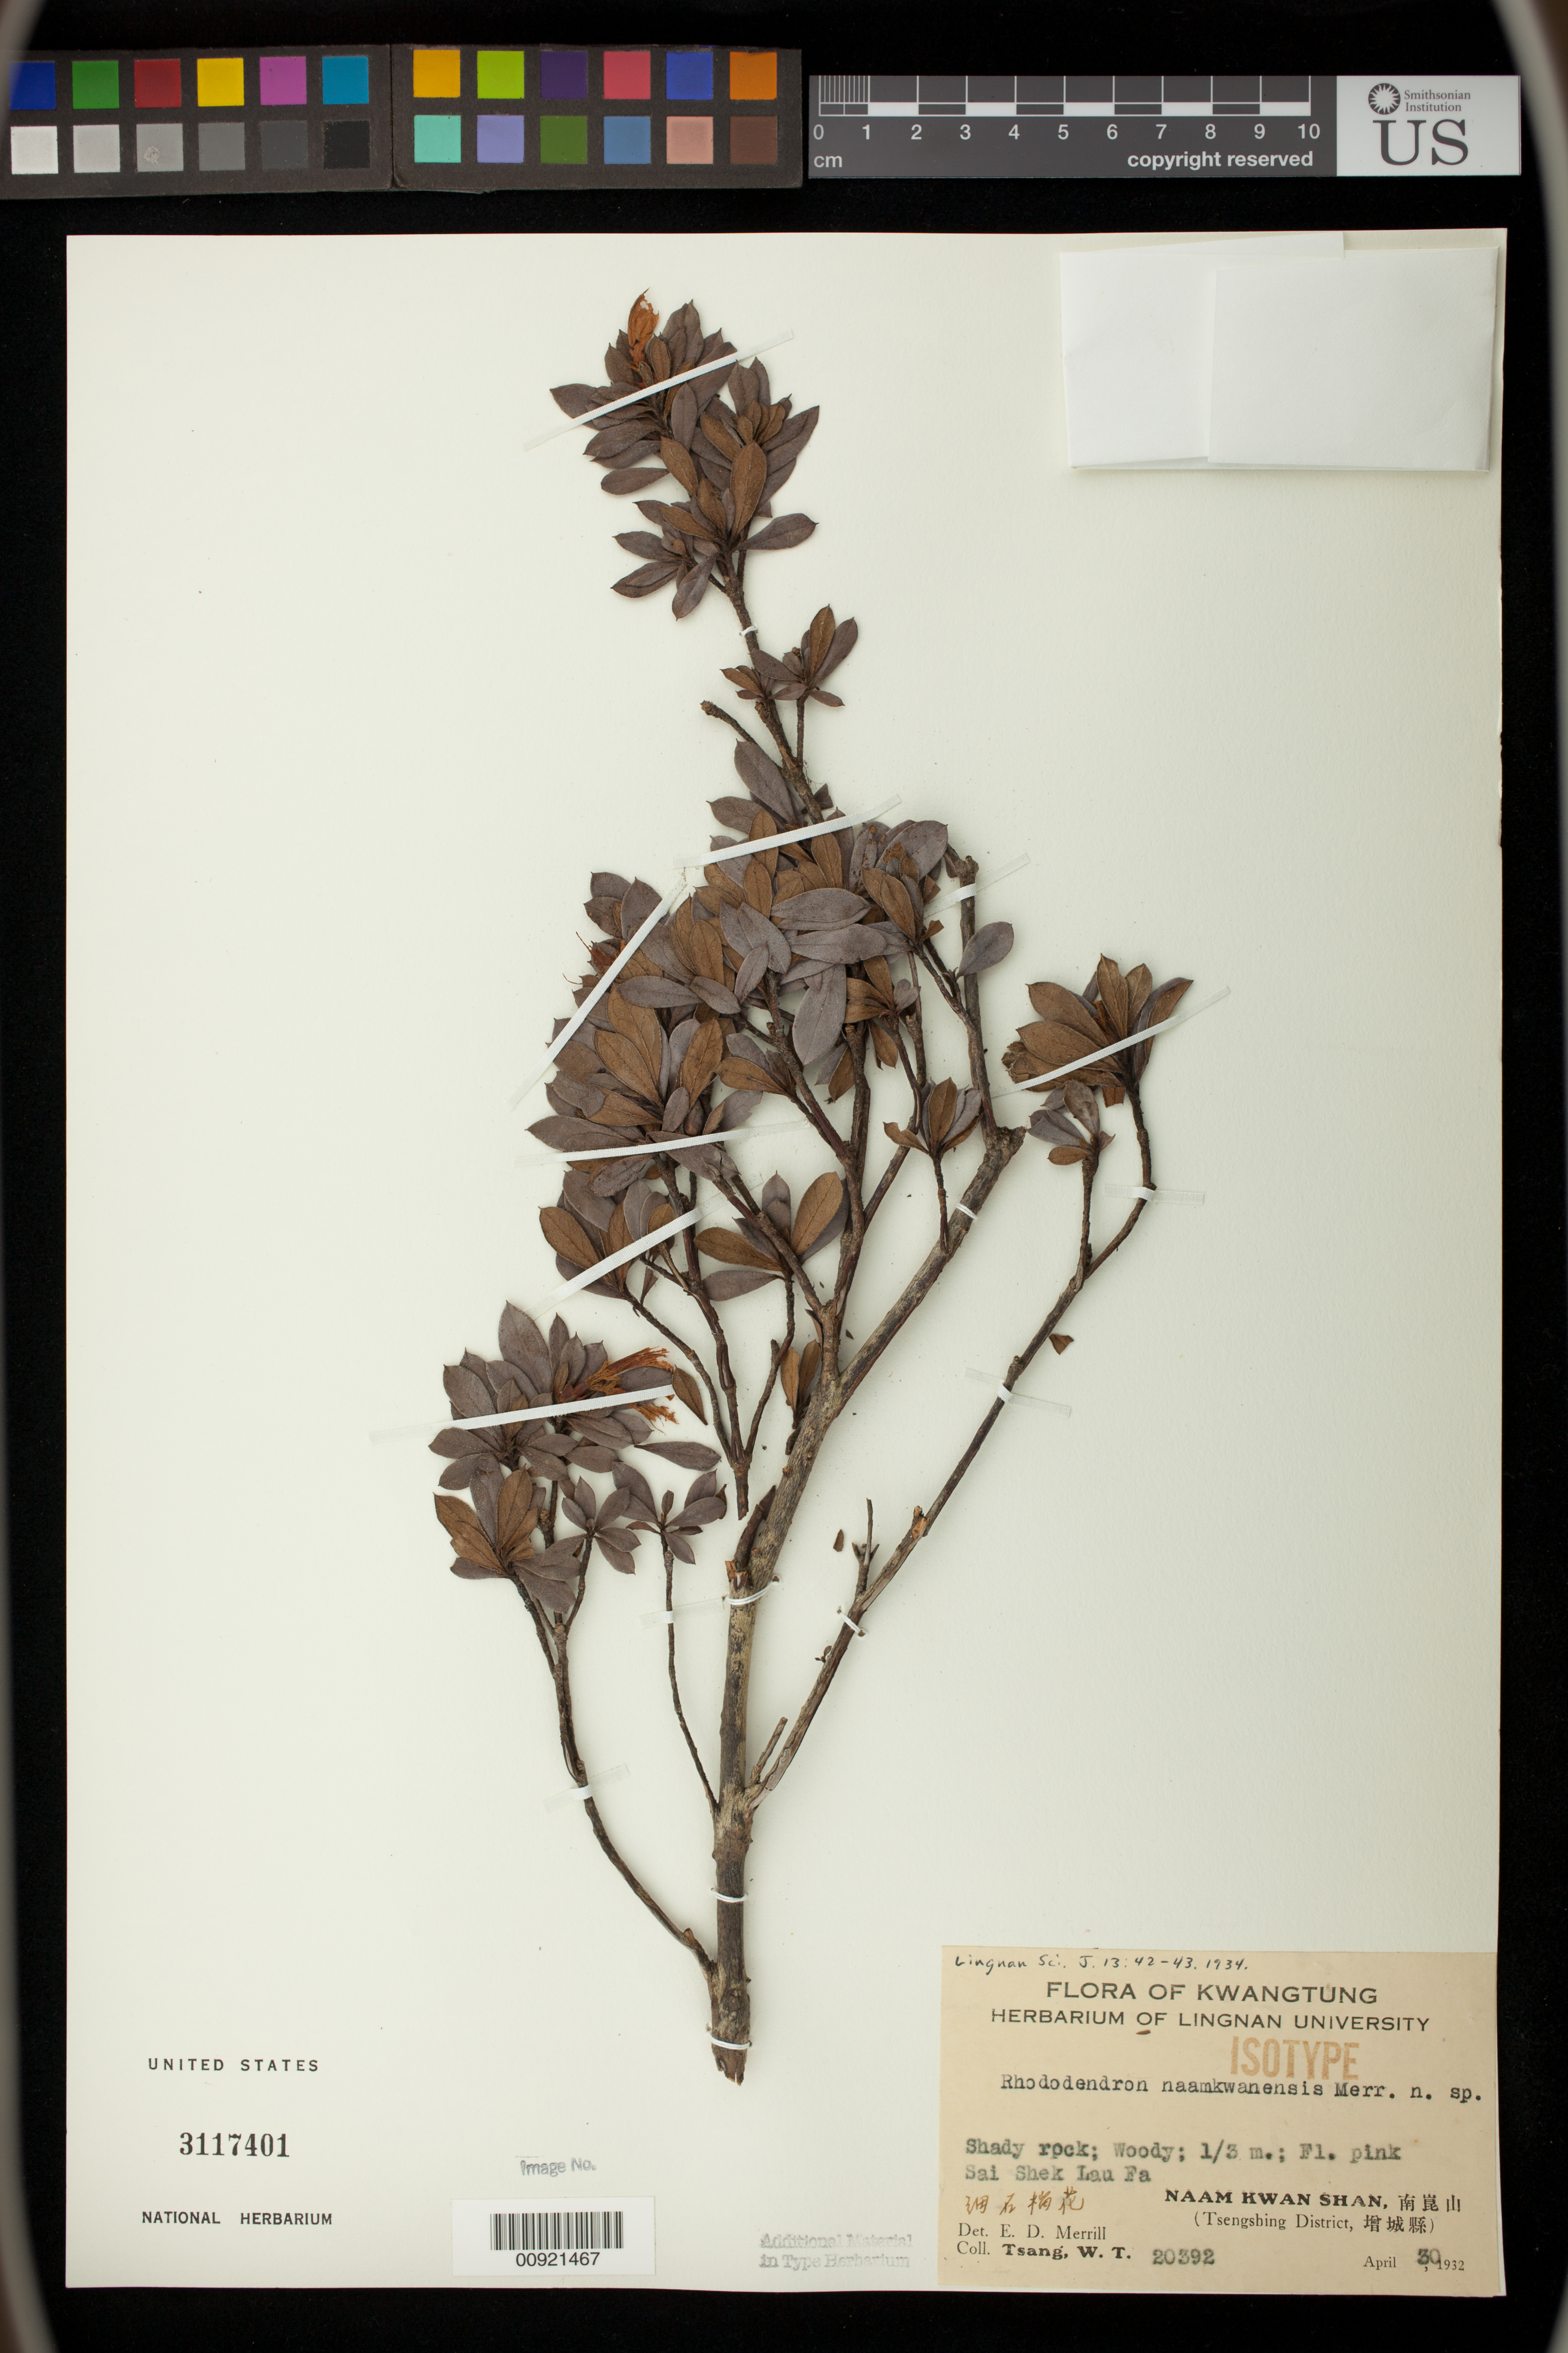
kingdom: Plantae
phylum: Tracheophyta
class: Magnoliopsida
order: Ericales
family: Ericaceae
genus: Rhododendron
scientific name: Rhododendron naamkwanense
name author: Merr.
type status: Isotype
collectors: W. T. Tsang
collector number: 20392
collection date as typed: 30 Apr 1932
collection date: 1932-04-30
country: China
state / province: Guangdong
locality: Naam Kwan Shan.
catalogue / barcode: US 3117401